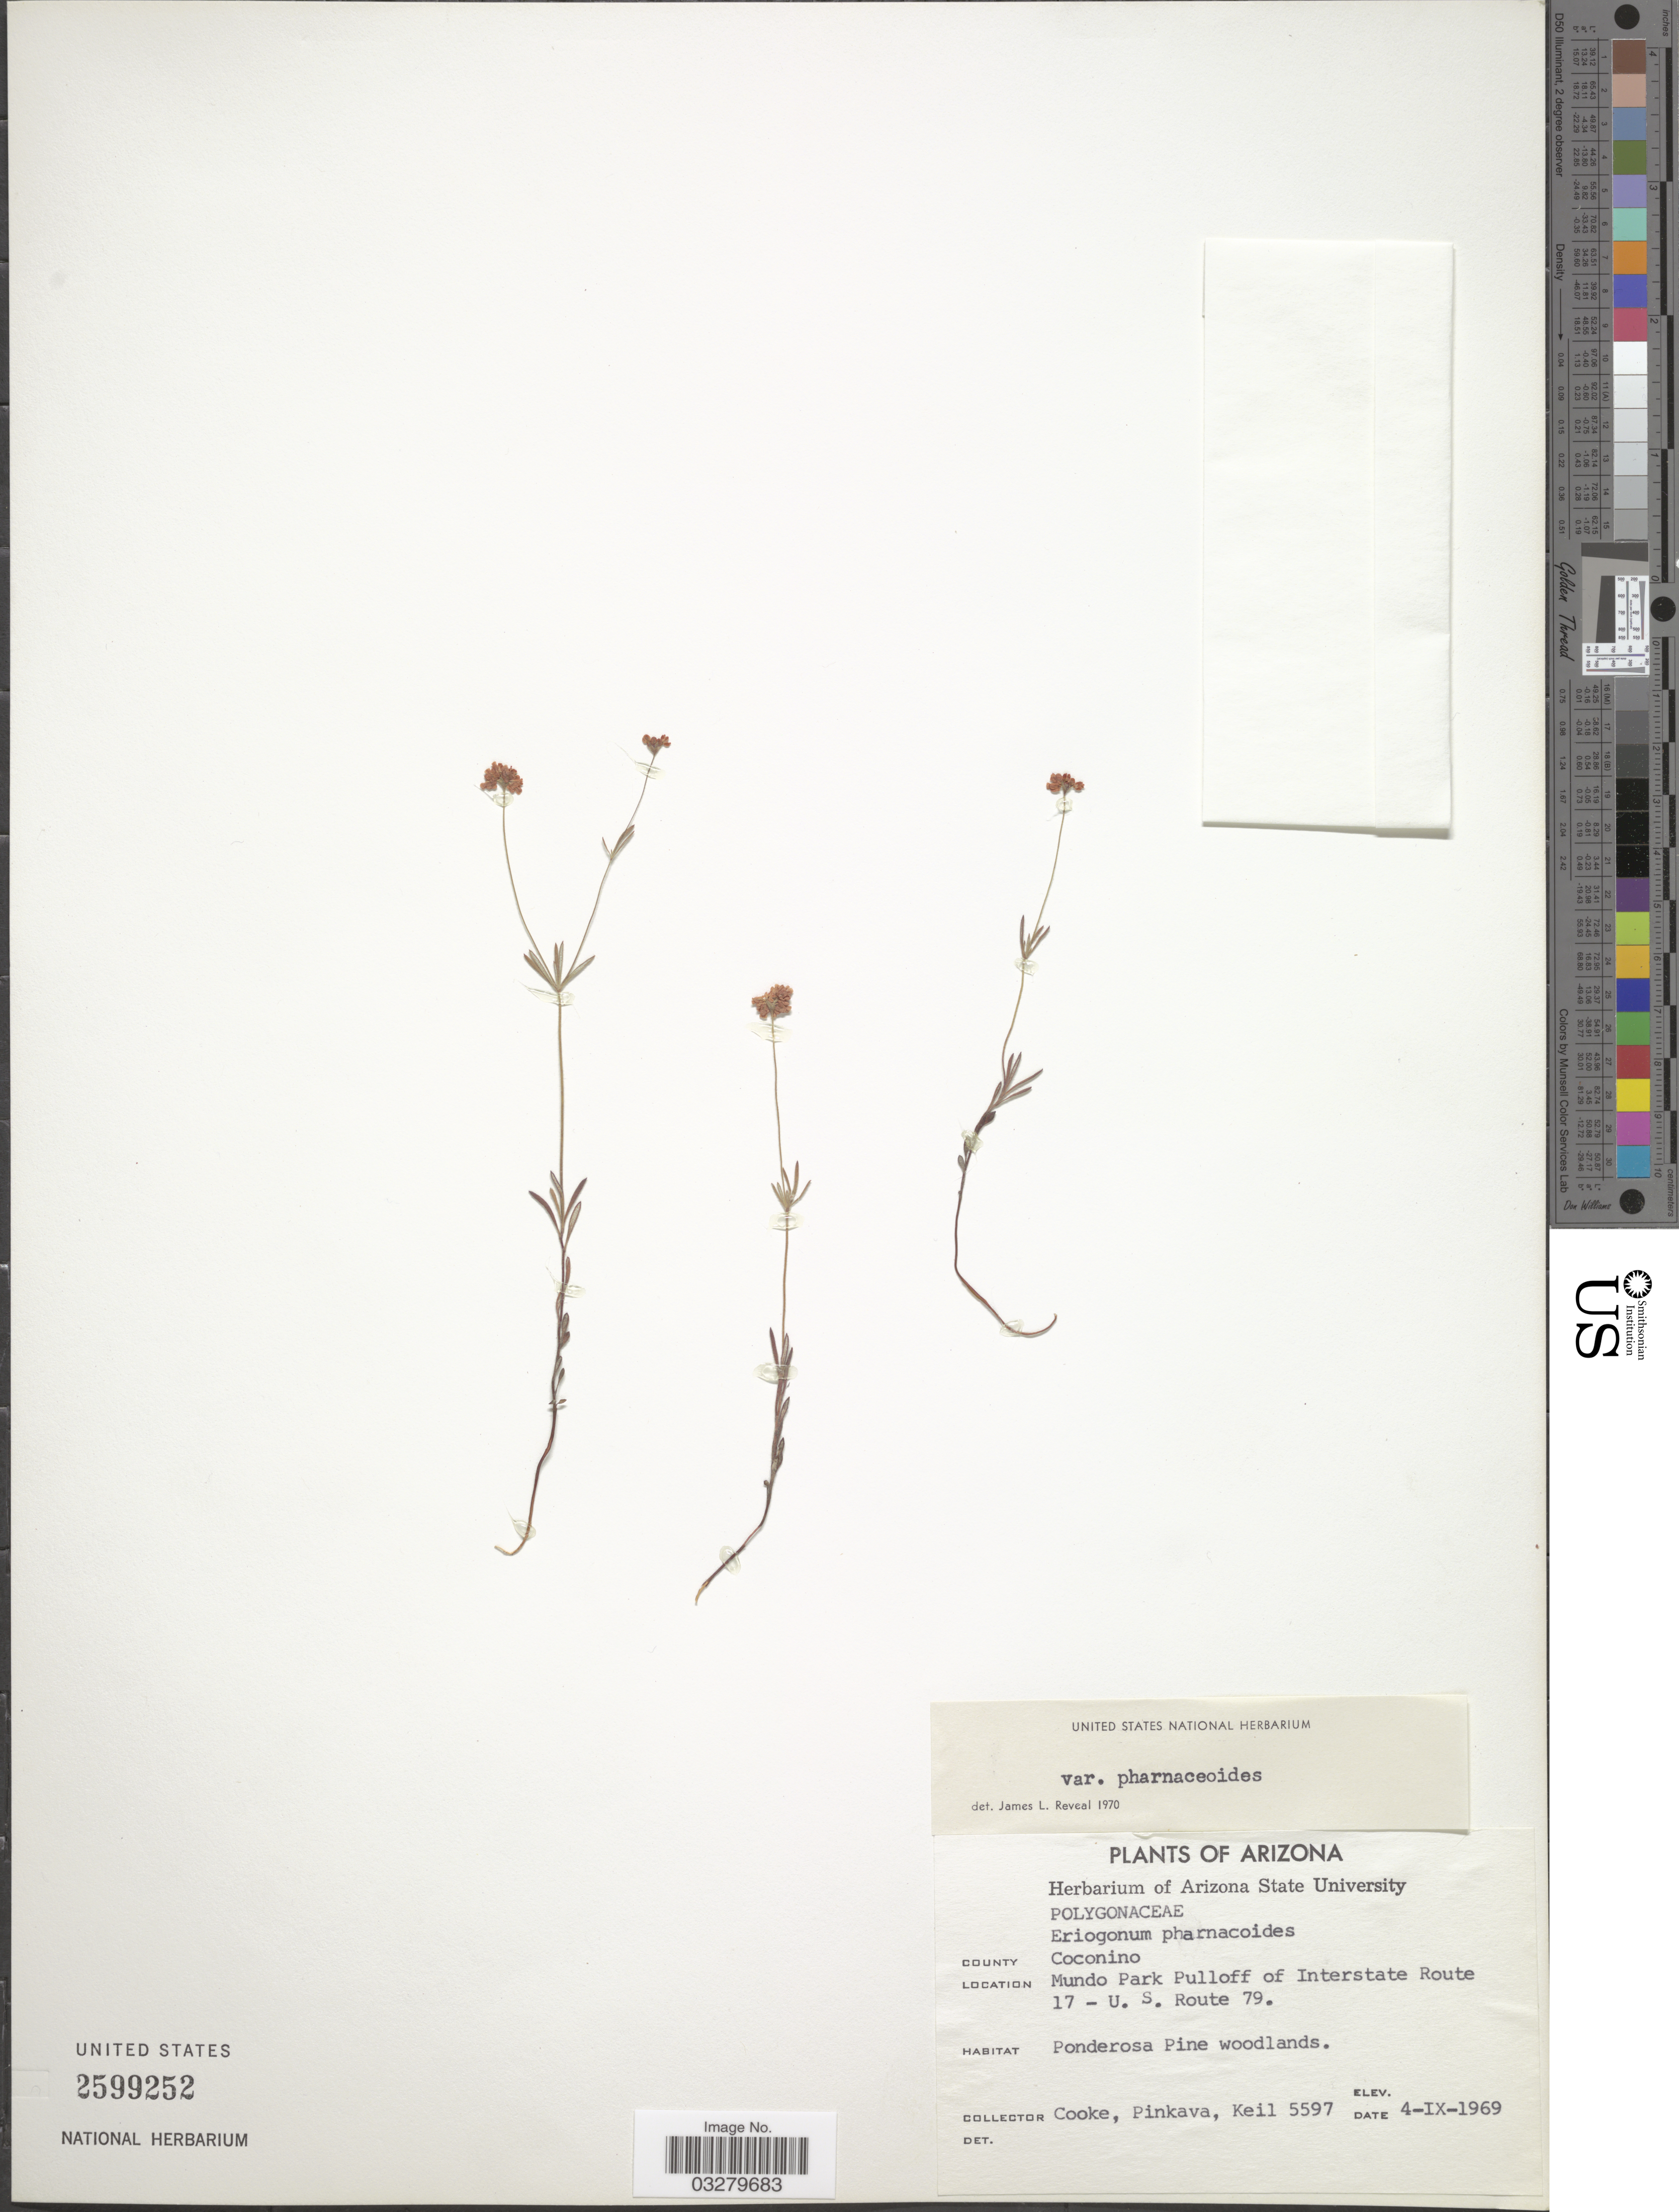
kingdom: Plantae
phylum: Tracheophyta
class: Magnoliopsida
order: Caryophyllales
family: Polygonaceae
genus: Eriogonum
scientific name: Eriogonum pharnaceoides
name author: Torr.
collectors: Cooke, -. Pinkava & Keil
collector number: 5597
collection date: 1969-04-04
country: United States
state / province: Arizona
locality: County Coconino. Mundo Park Pulloff of Interstate Route 17- U.S. Route 79.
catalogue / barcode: US 2599252